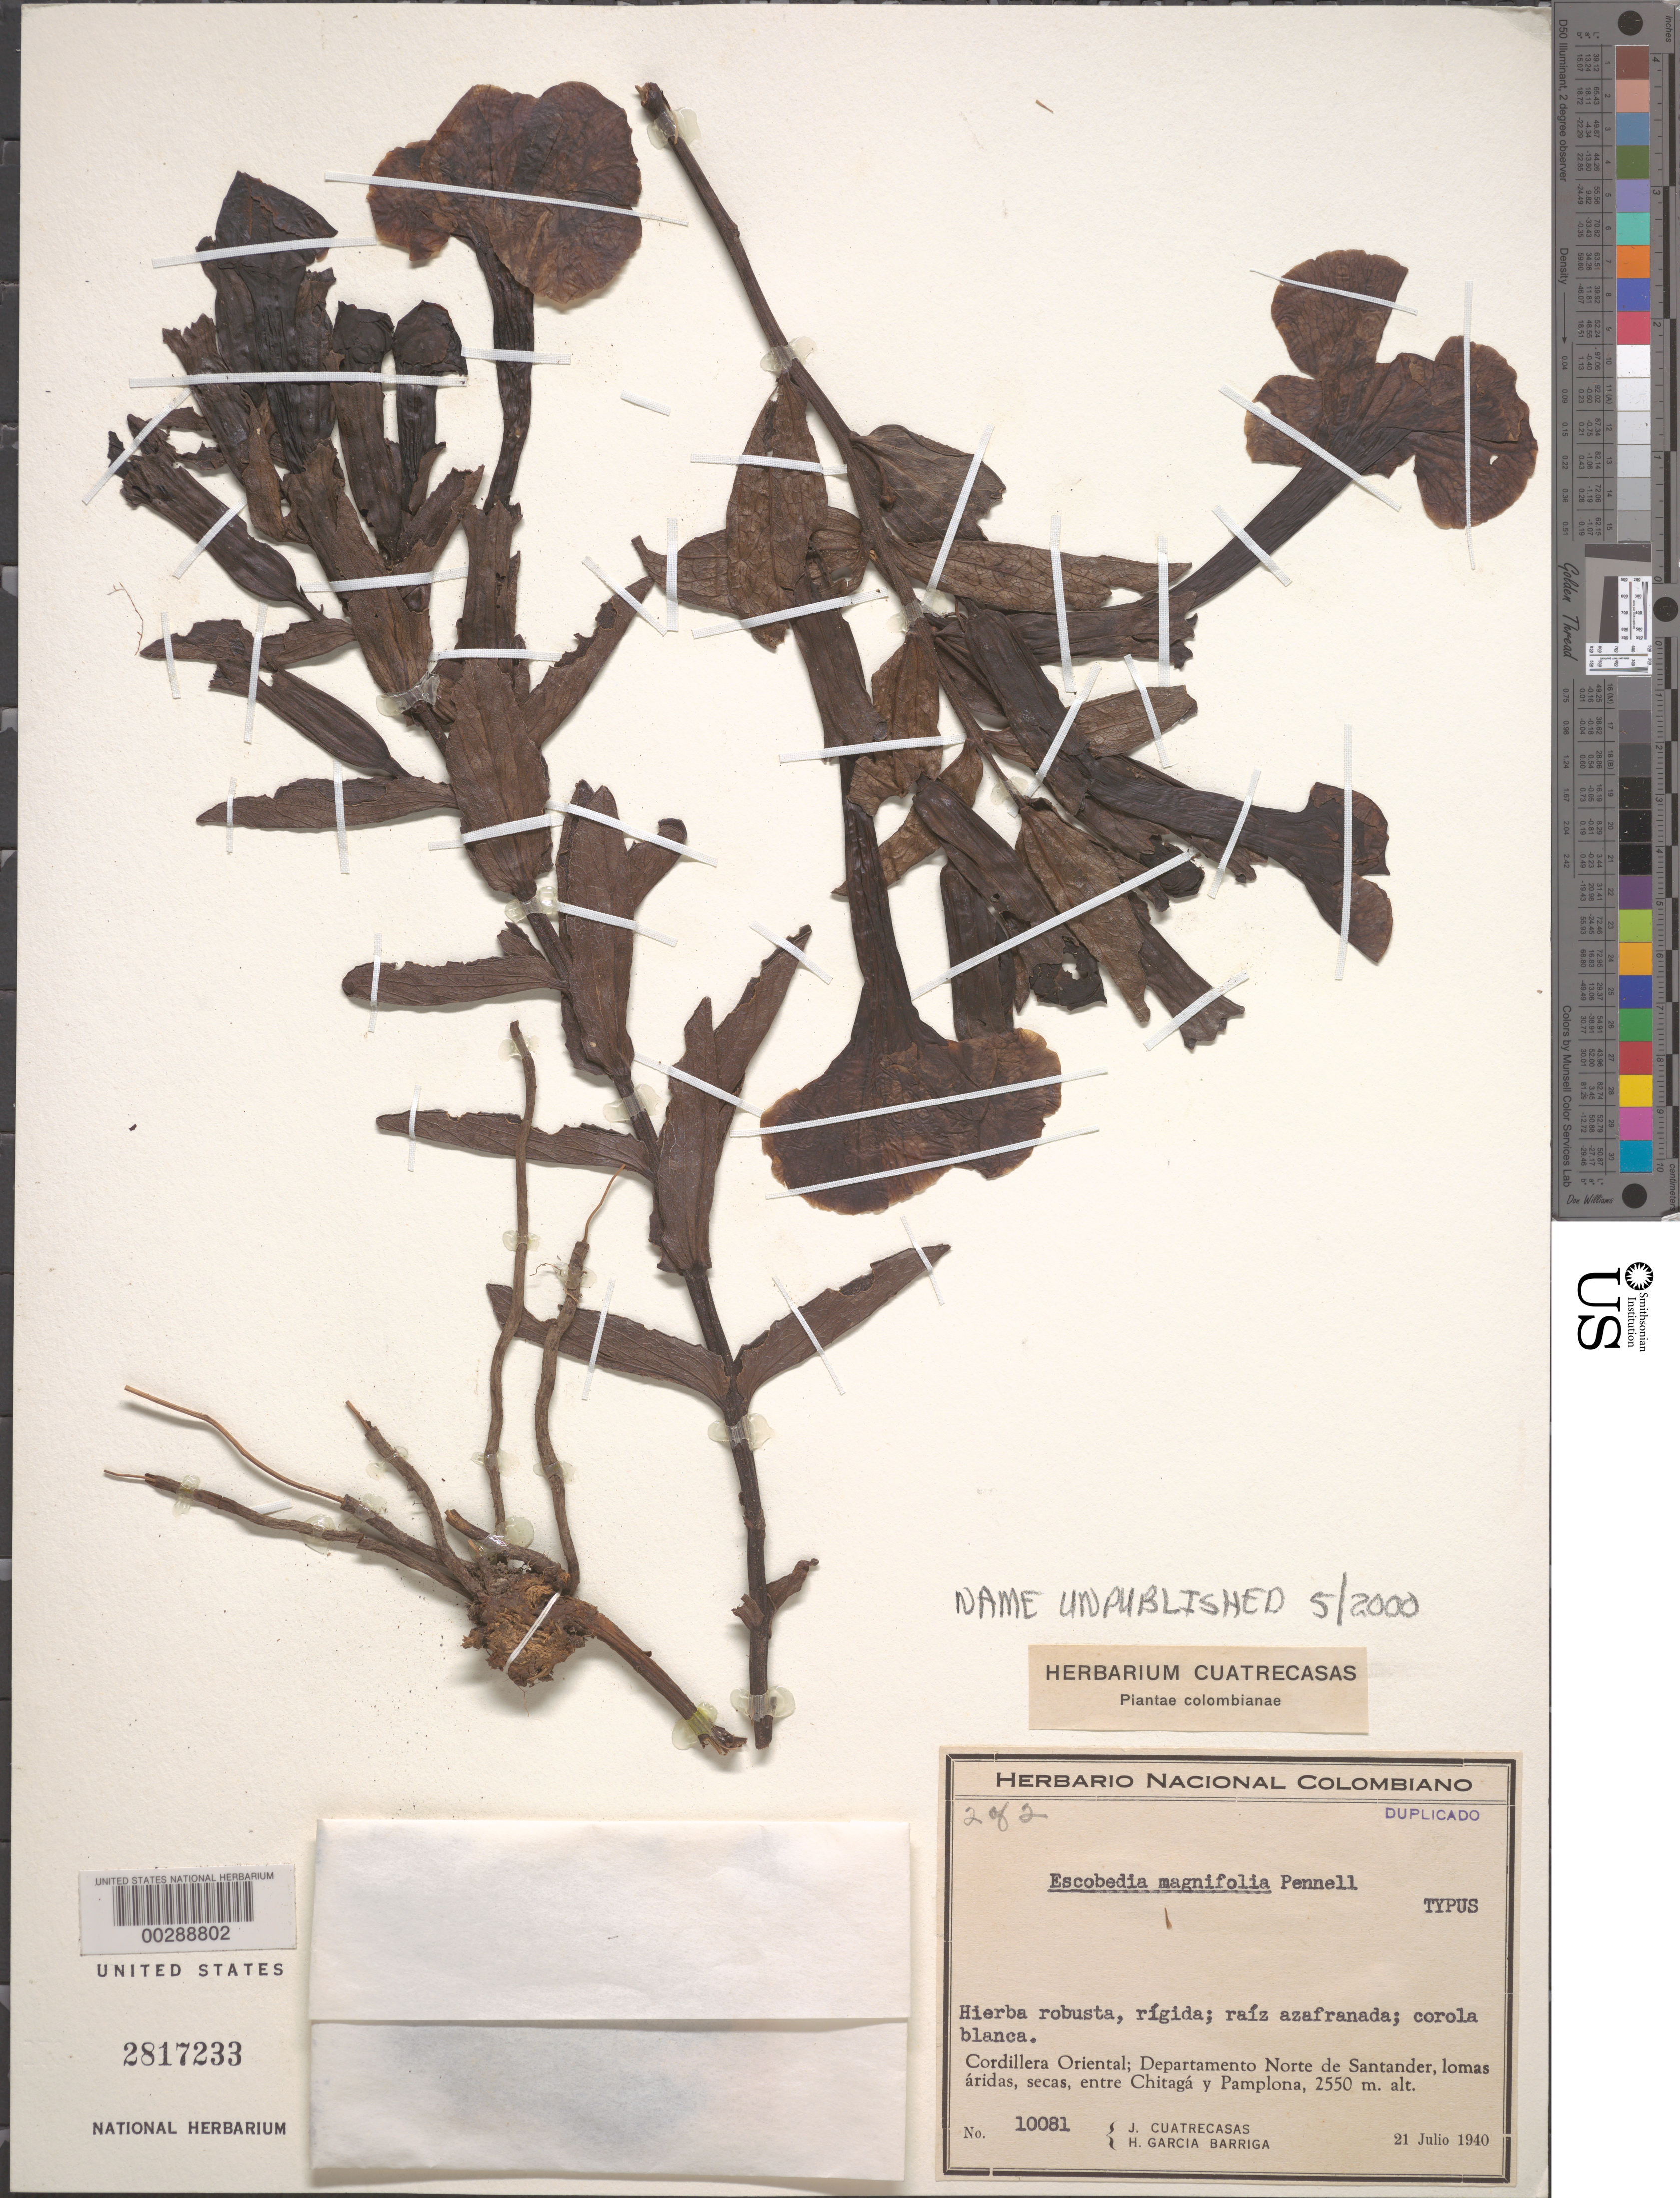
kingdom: Plantae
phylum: Tracheophyta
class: Magnoliopsida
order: Lamiales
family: Orobanchaceae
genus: Escobedia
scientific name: Escobedia sp.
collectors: J. Cuatrecasas & H. García Barriga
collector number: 10081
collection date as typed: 21 Jul 1940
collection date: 1940-07-21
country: Colombia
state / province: Norte de Santander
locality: Cordillera Oriental, Lomas Aridas, between Chitaga and Pamplona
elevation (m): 3000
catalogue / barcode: US 2817233